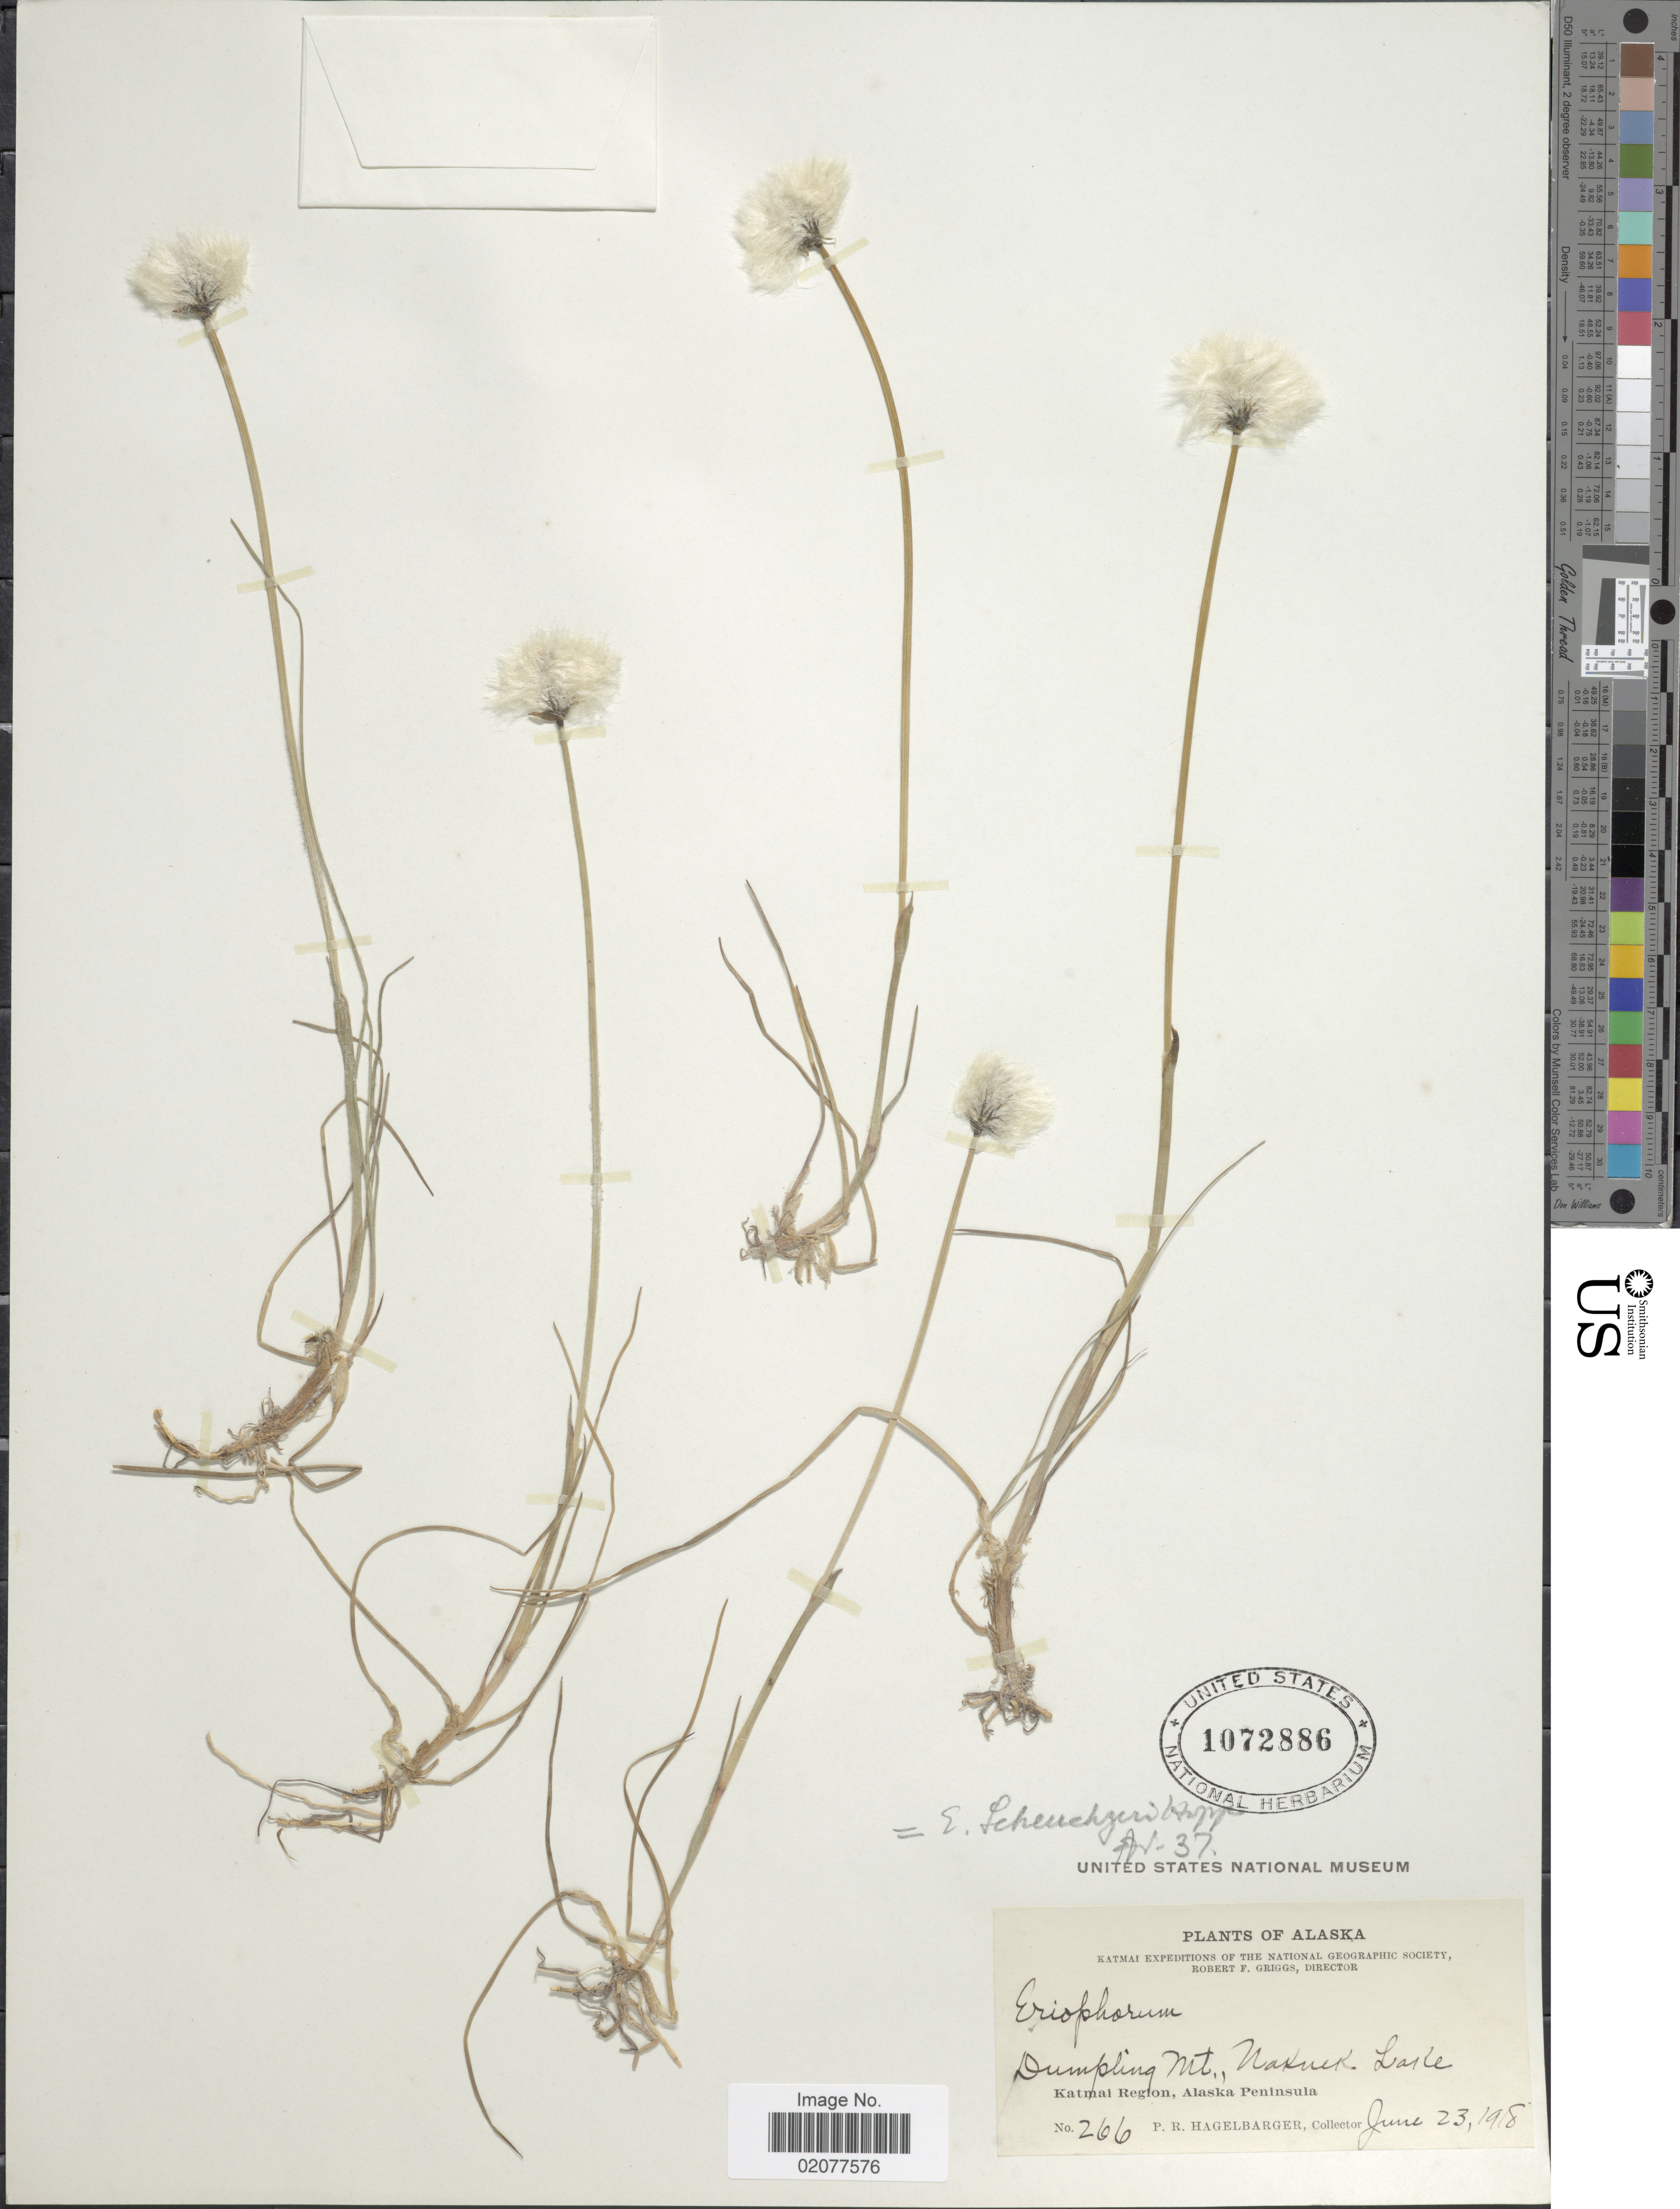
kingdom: Plantae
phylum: Tracheophyta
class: Liliopsida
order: Poales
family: Cyperaceae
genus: Eriophorum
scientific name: Eriophorum scheuchzeri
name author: Hoppe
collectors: P. Hagelbarger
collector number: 266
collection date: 1918-06-23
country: United States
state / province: Alaska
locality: Dumpling Mt. Naknek Lake. Katmai region, Alaska Peninsula.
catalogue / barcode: US 1072886